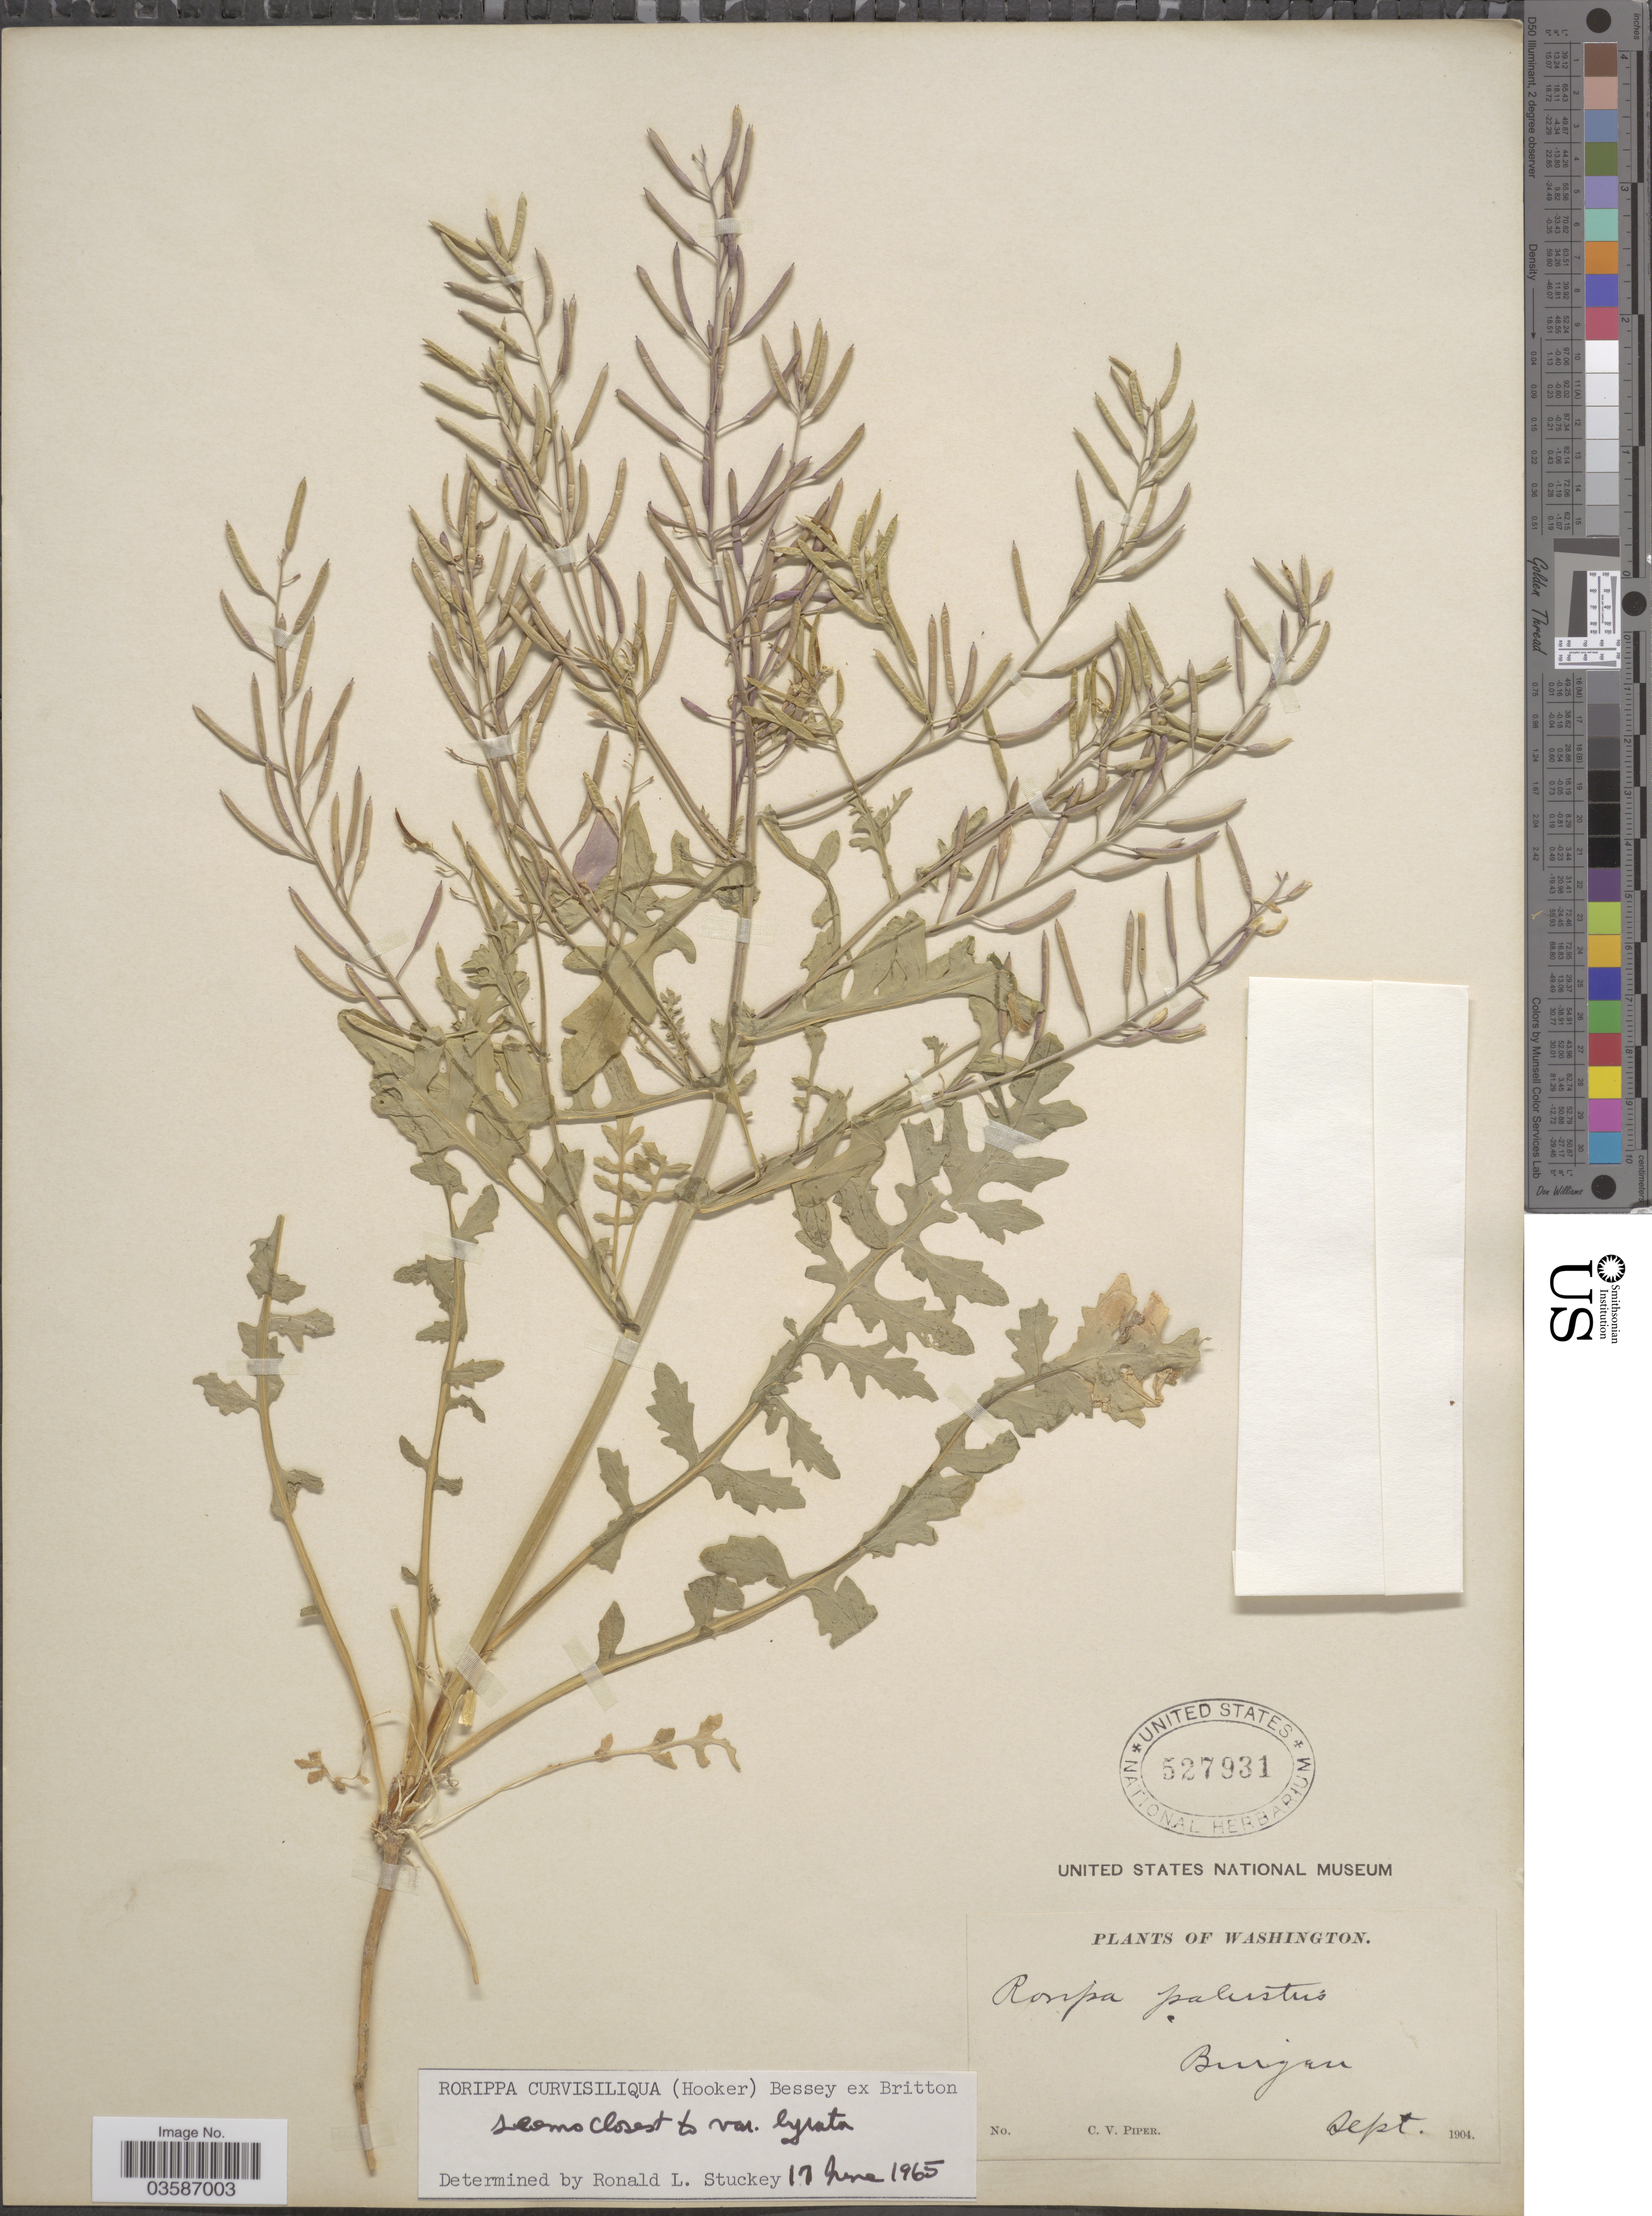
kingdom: Plantae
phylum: Tracheophyta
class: Magnoliopsida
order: Brassicales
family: Brassicaceae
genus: Rorippa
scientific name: Rorippa curvisiliqua var. lyrata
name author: (Nutt.) C.L. Hitchc.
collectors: C. V. Piper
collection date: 1904-09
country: United States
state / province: Washington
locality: Bingen.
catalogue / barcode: US 527931